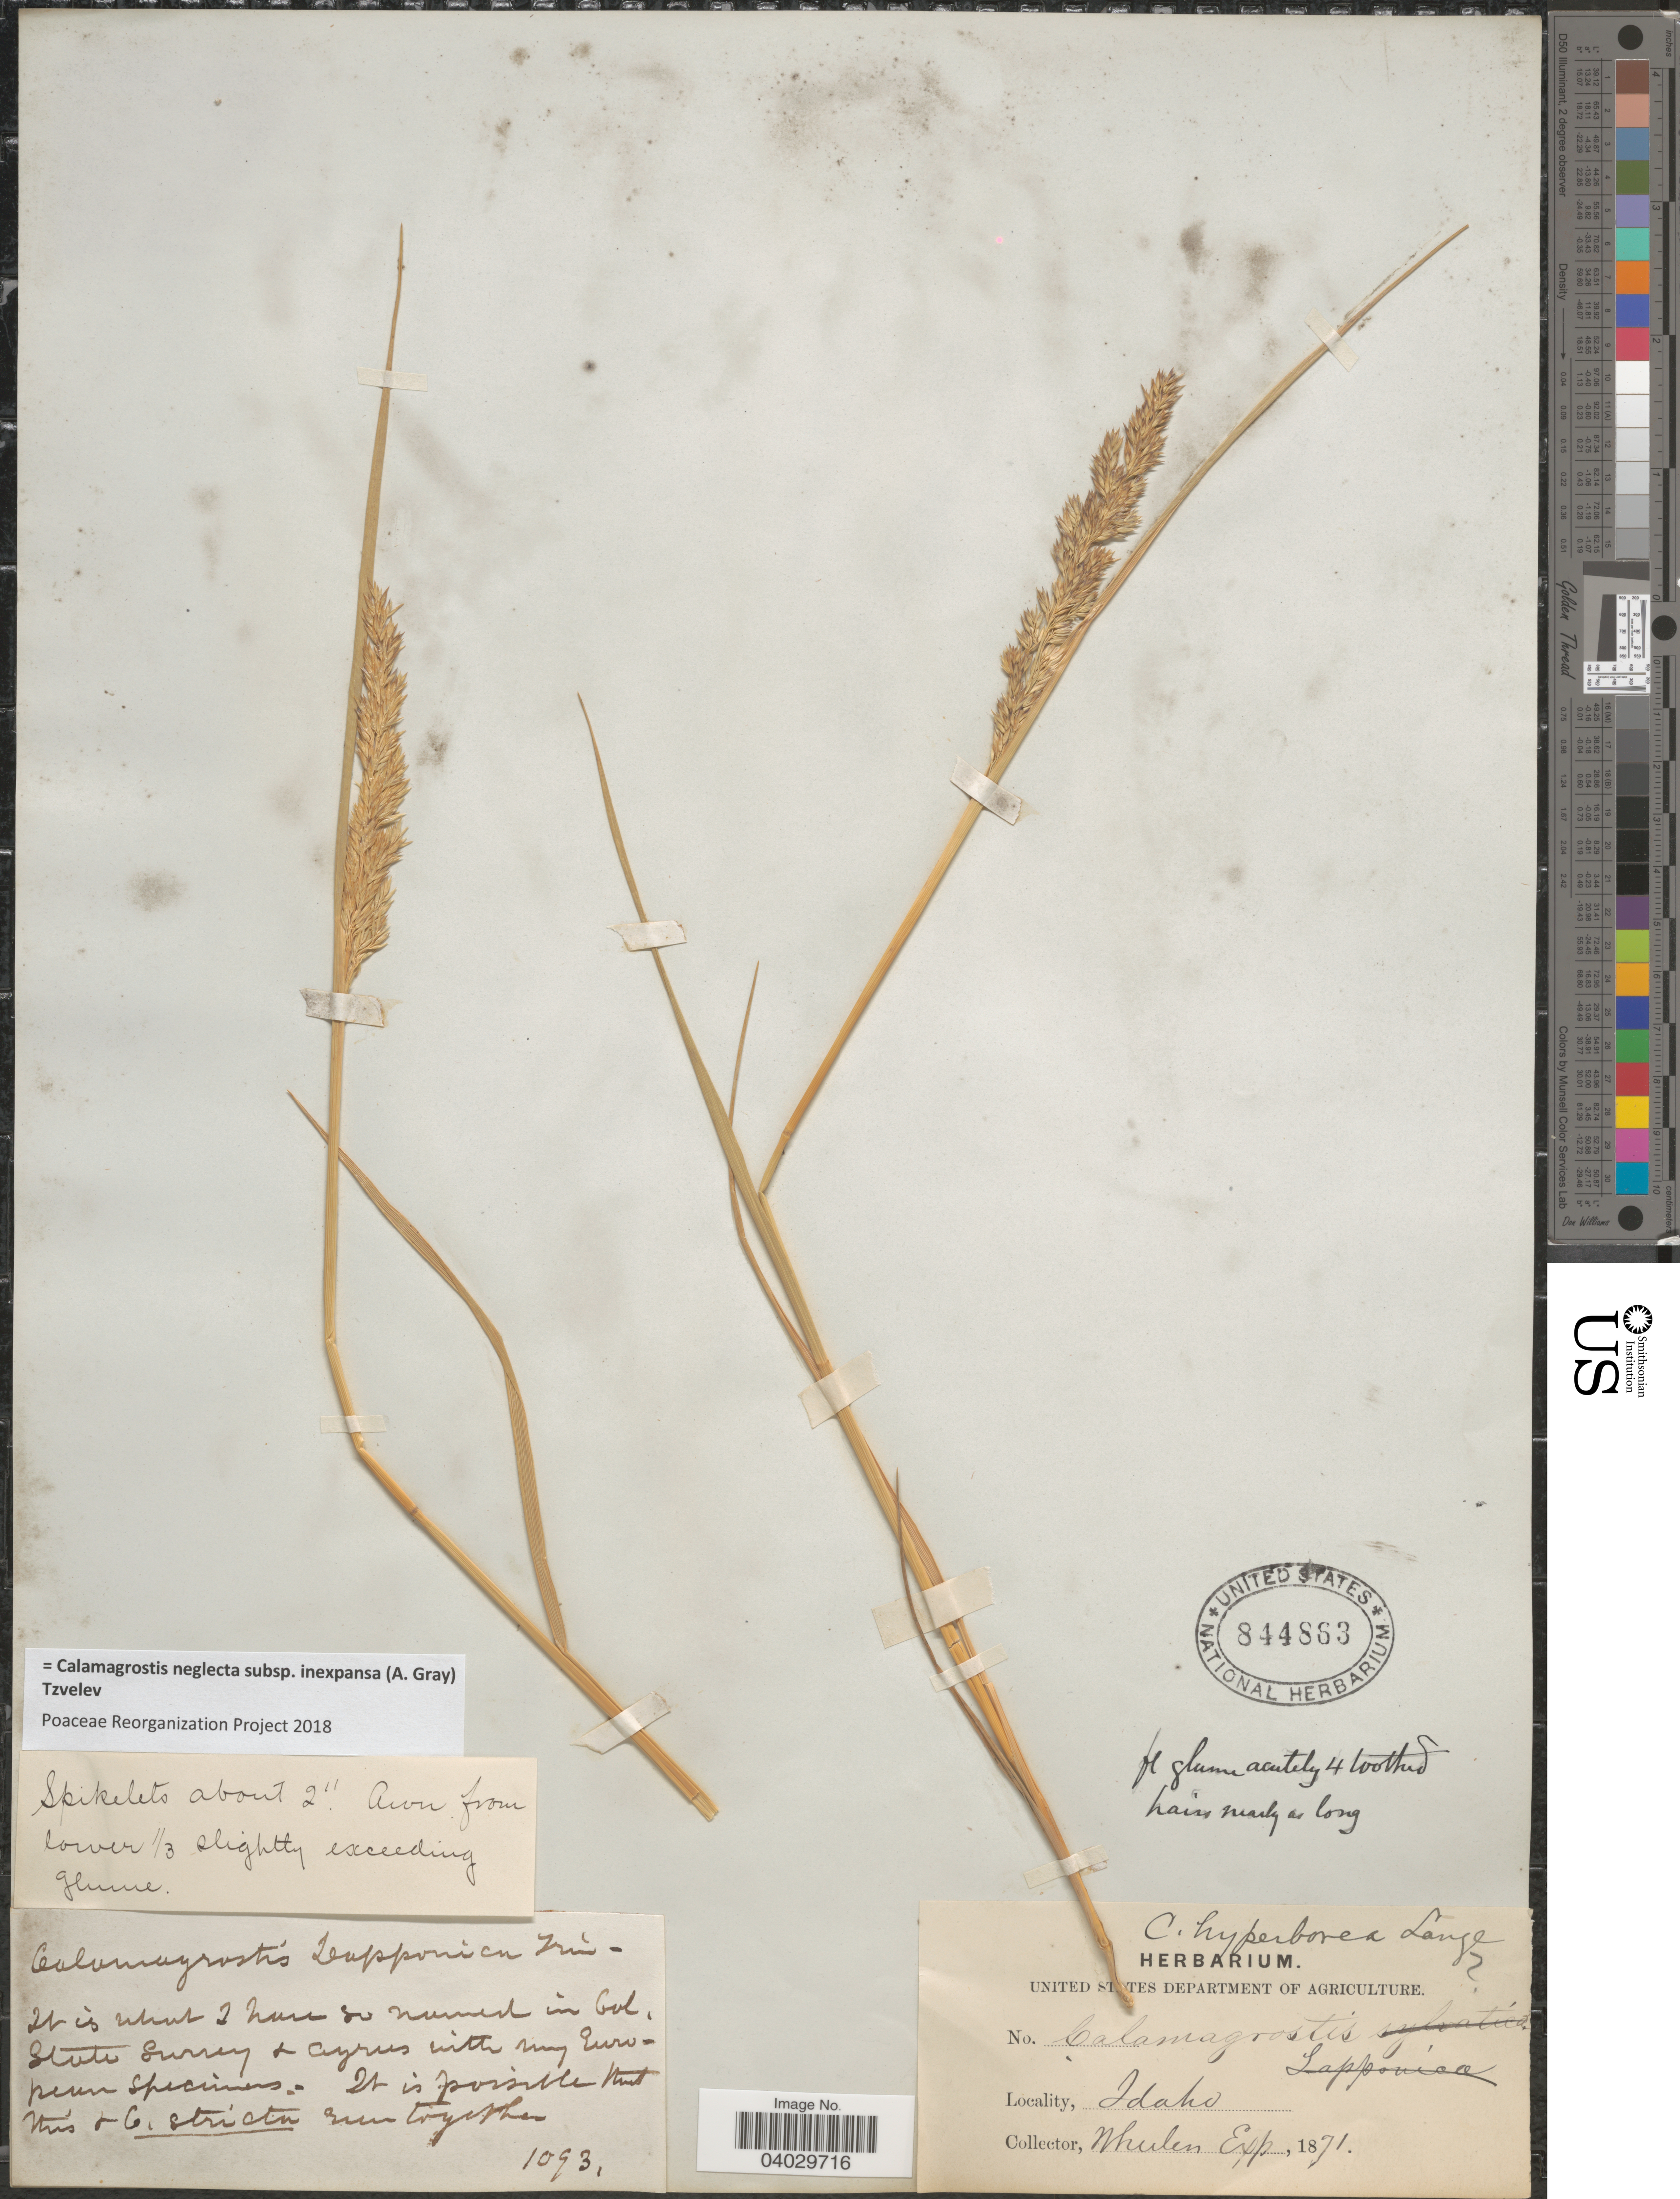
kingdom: Plantae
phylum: Tracheophyta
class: Liliopsida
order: Poales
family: Poaceae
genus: Calamagrostis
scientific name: Calamagrostis neglecta subsp. inexpansa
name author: (A. Gray) Tzvelev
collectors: -- Wheeler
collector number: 1093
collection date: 1871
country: United States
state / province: Idaho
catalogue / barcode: US 844863